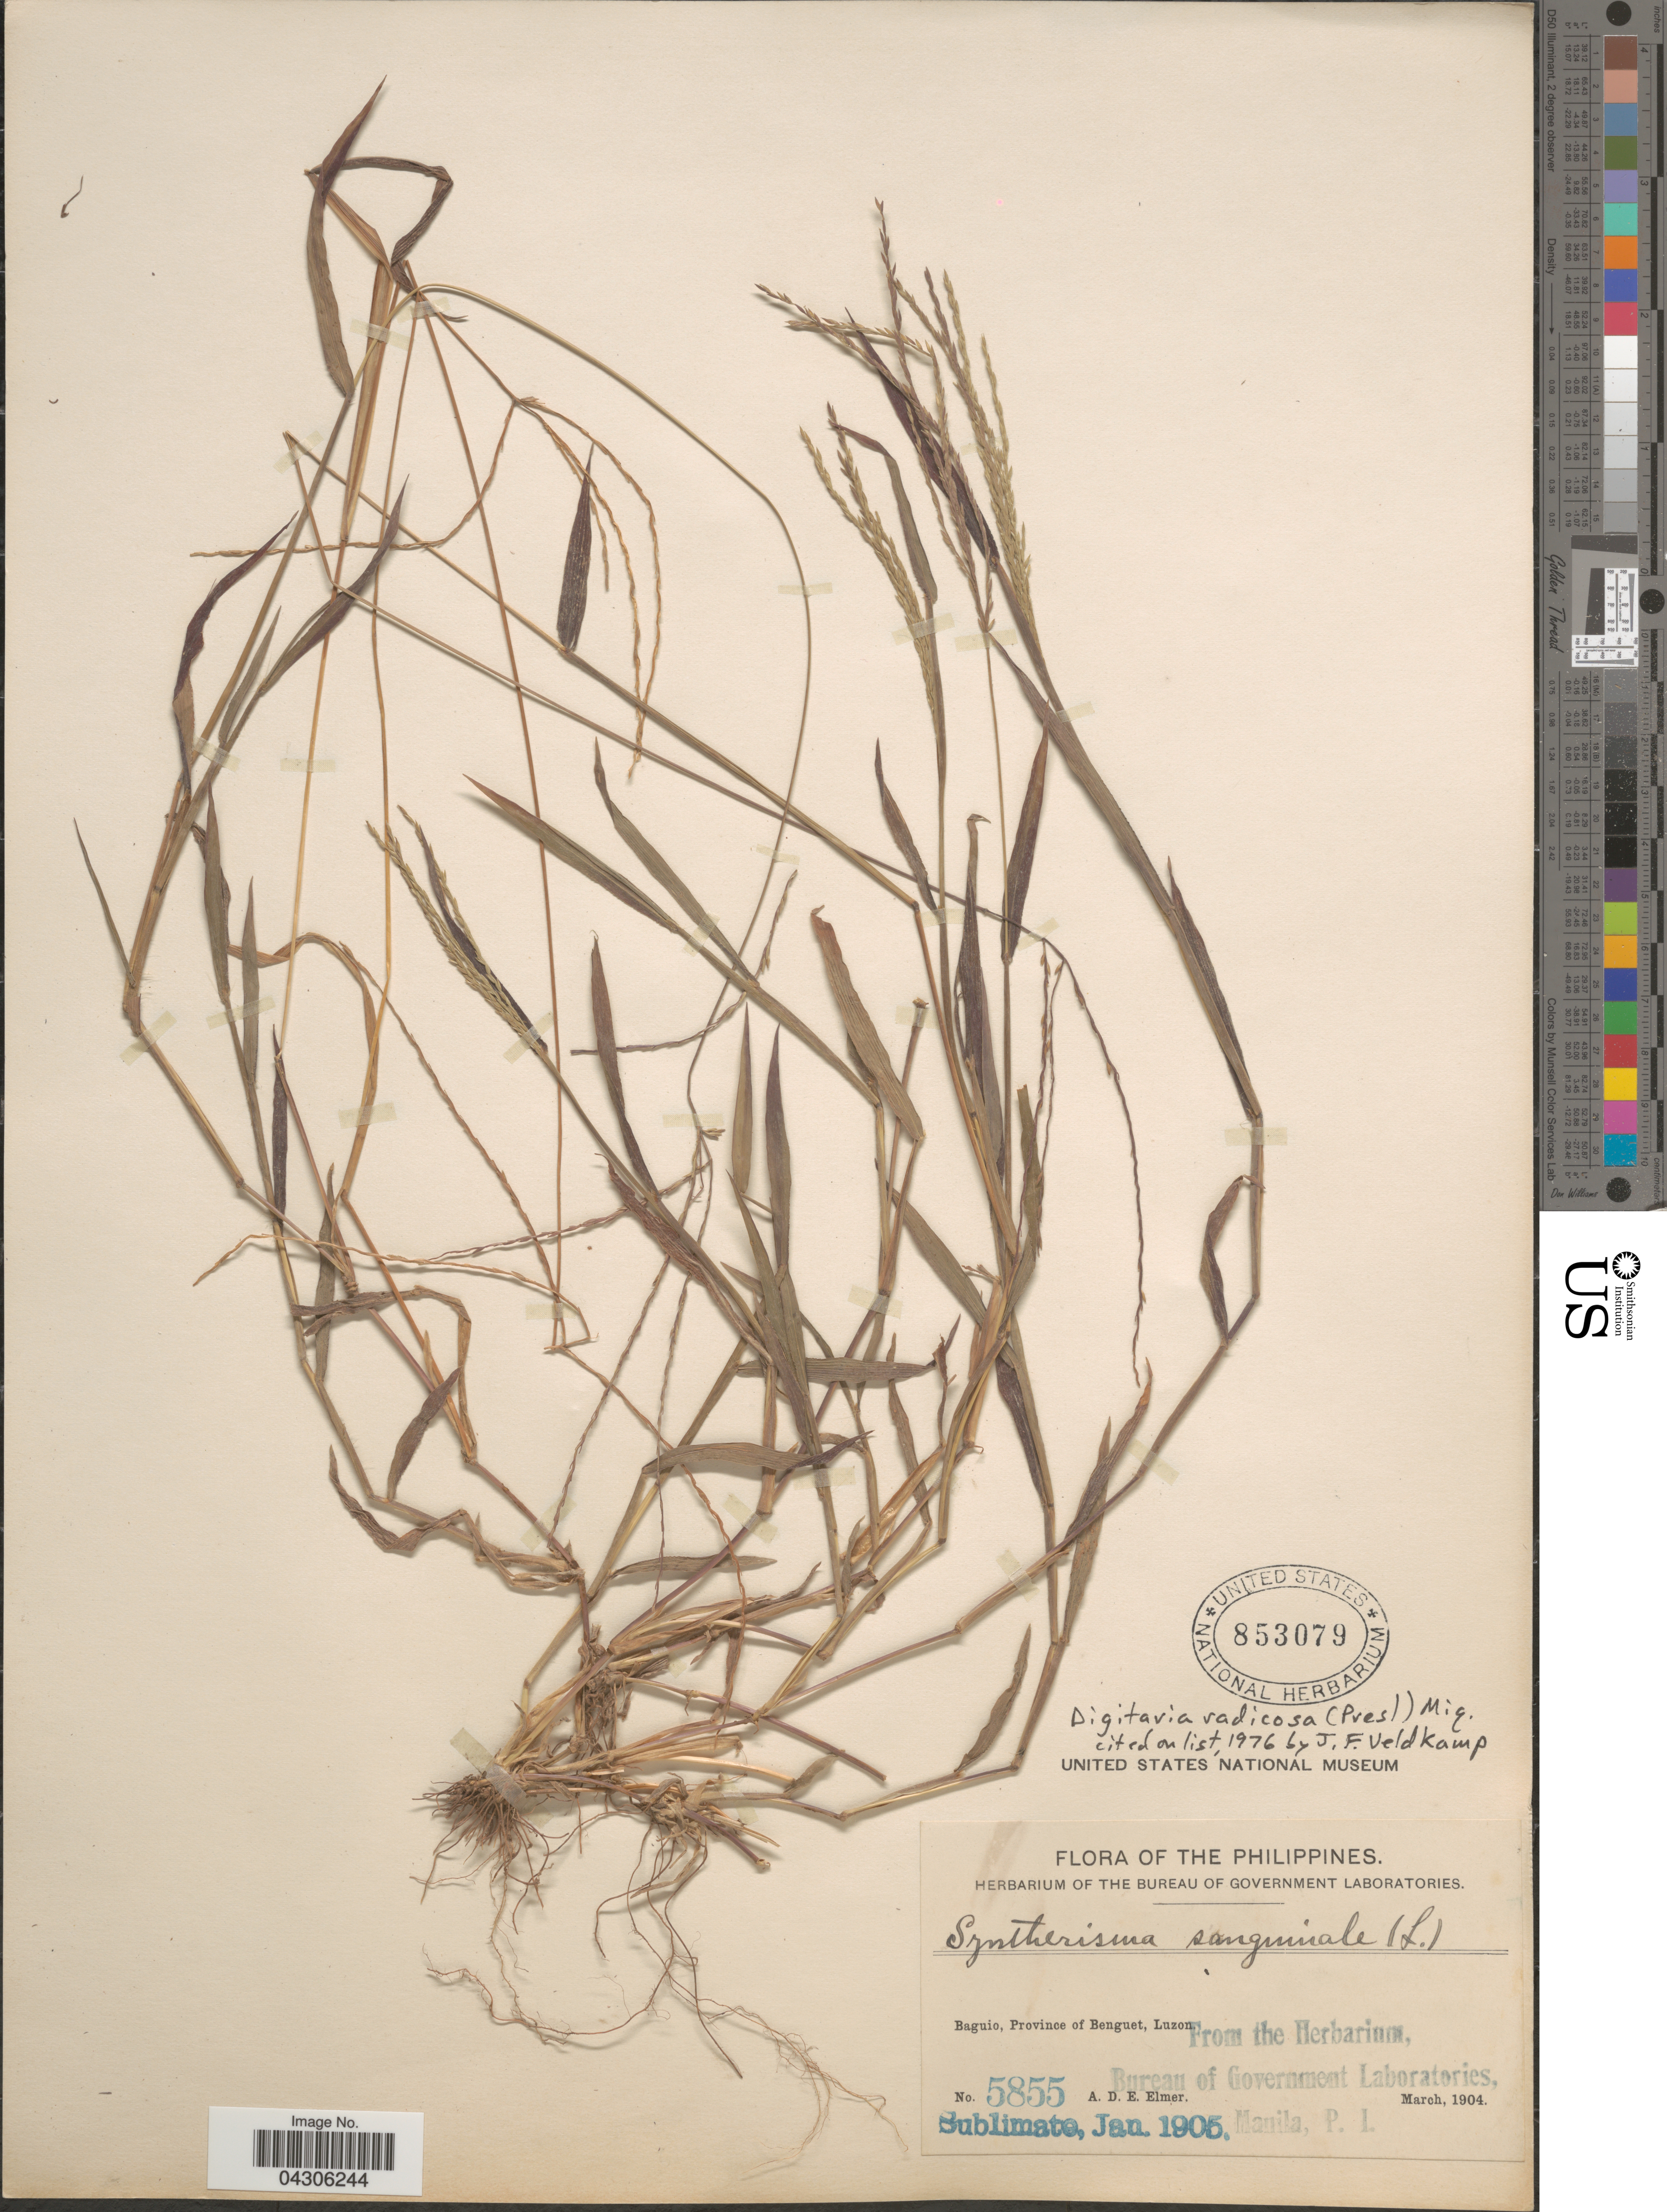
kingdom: Plantae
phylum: Tracheophyta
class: Liliopsida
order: Poales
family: Poaceae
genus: Digitaria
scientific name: Digitaria radicosa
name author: (J. Presl) Miq.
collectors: A. D. E. Elmer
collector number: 5855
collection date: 1904-03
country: Philippines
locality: Baguio, Province of Benguet, Luzon.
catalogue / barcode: US 853079